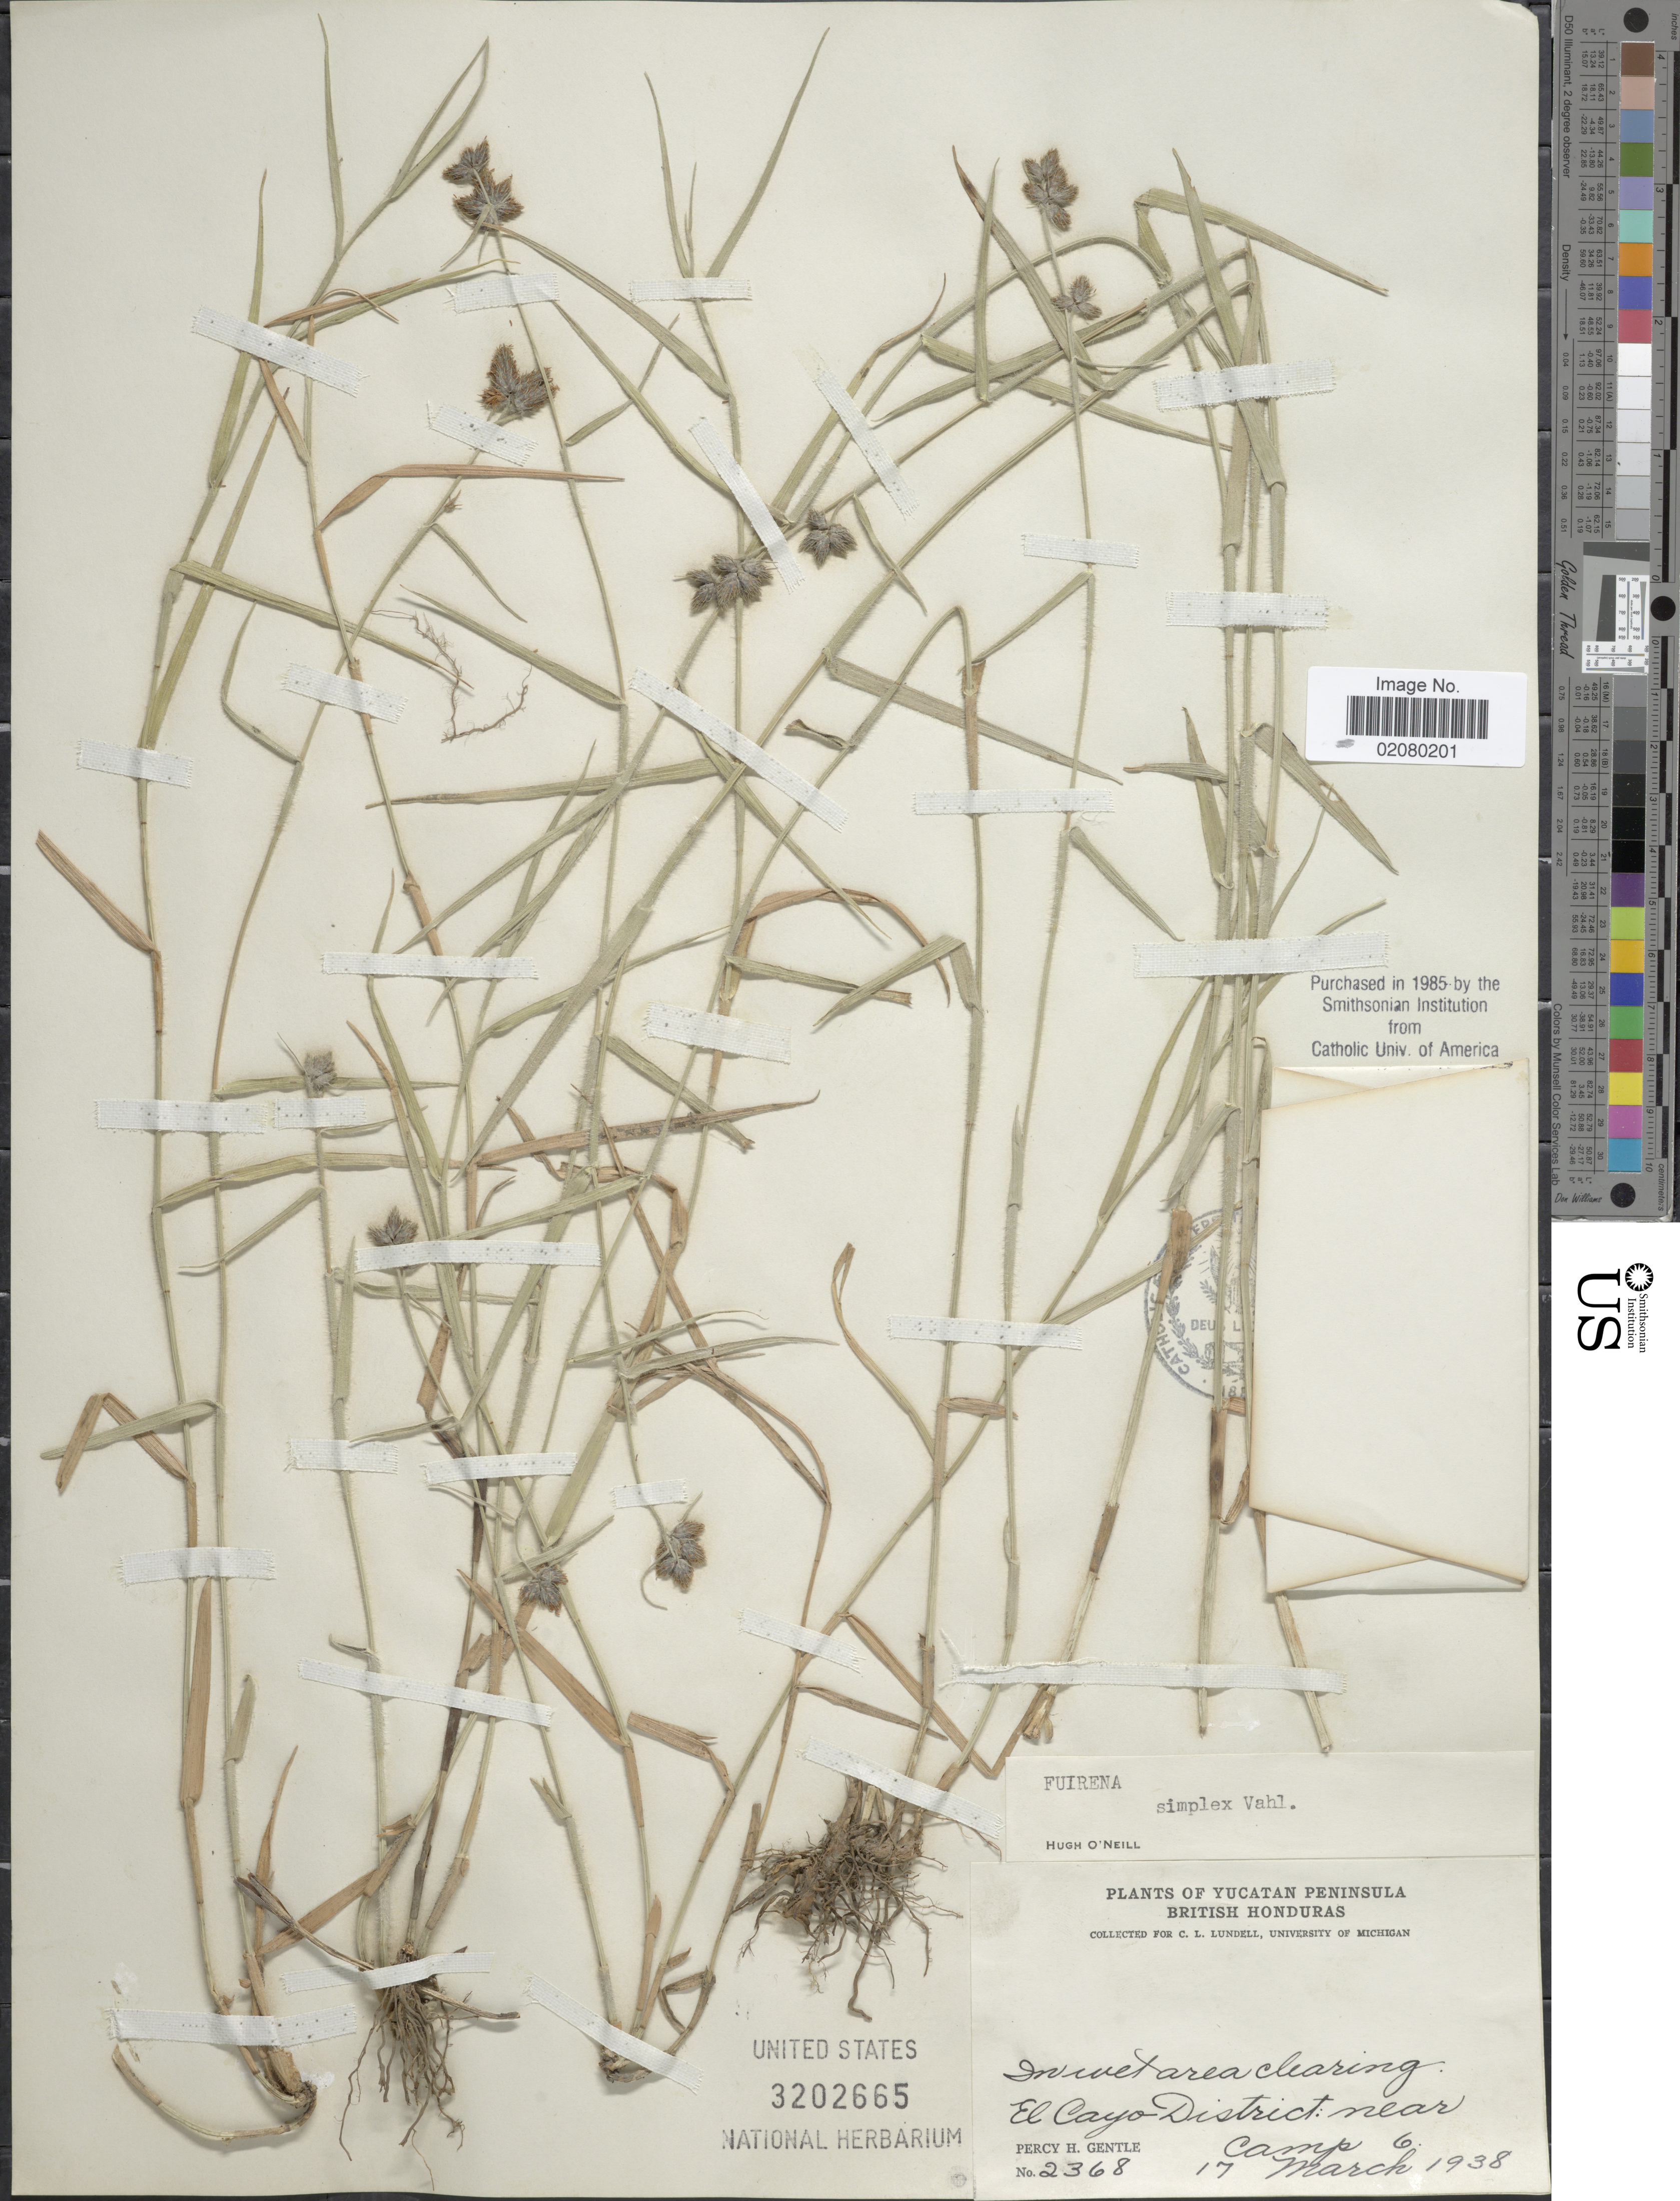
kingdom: Plantae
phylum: Tracheophyta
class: Liliopsida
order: Poales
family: Cyperaceae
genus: Fuirena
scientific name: Fuirena simplex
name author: Vahl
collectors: P. H. Gentle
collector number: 2368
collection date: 1938-03-17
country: Belize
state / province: Cayo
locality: Yucatan Peninsula, British Honduras. El Cayo District; near Camp 6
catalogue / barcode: US 3202665